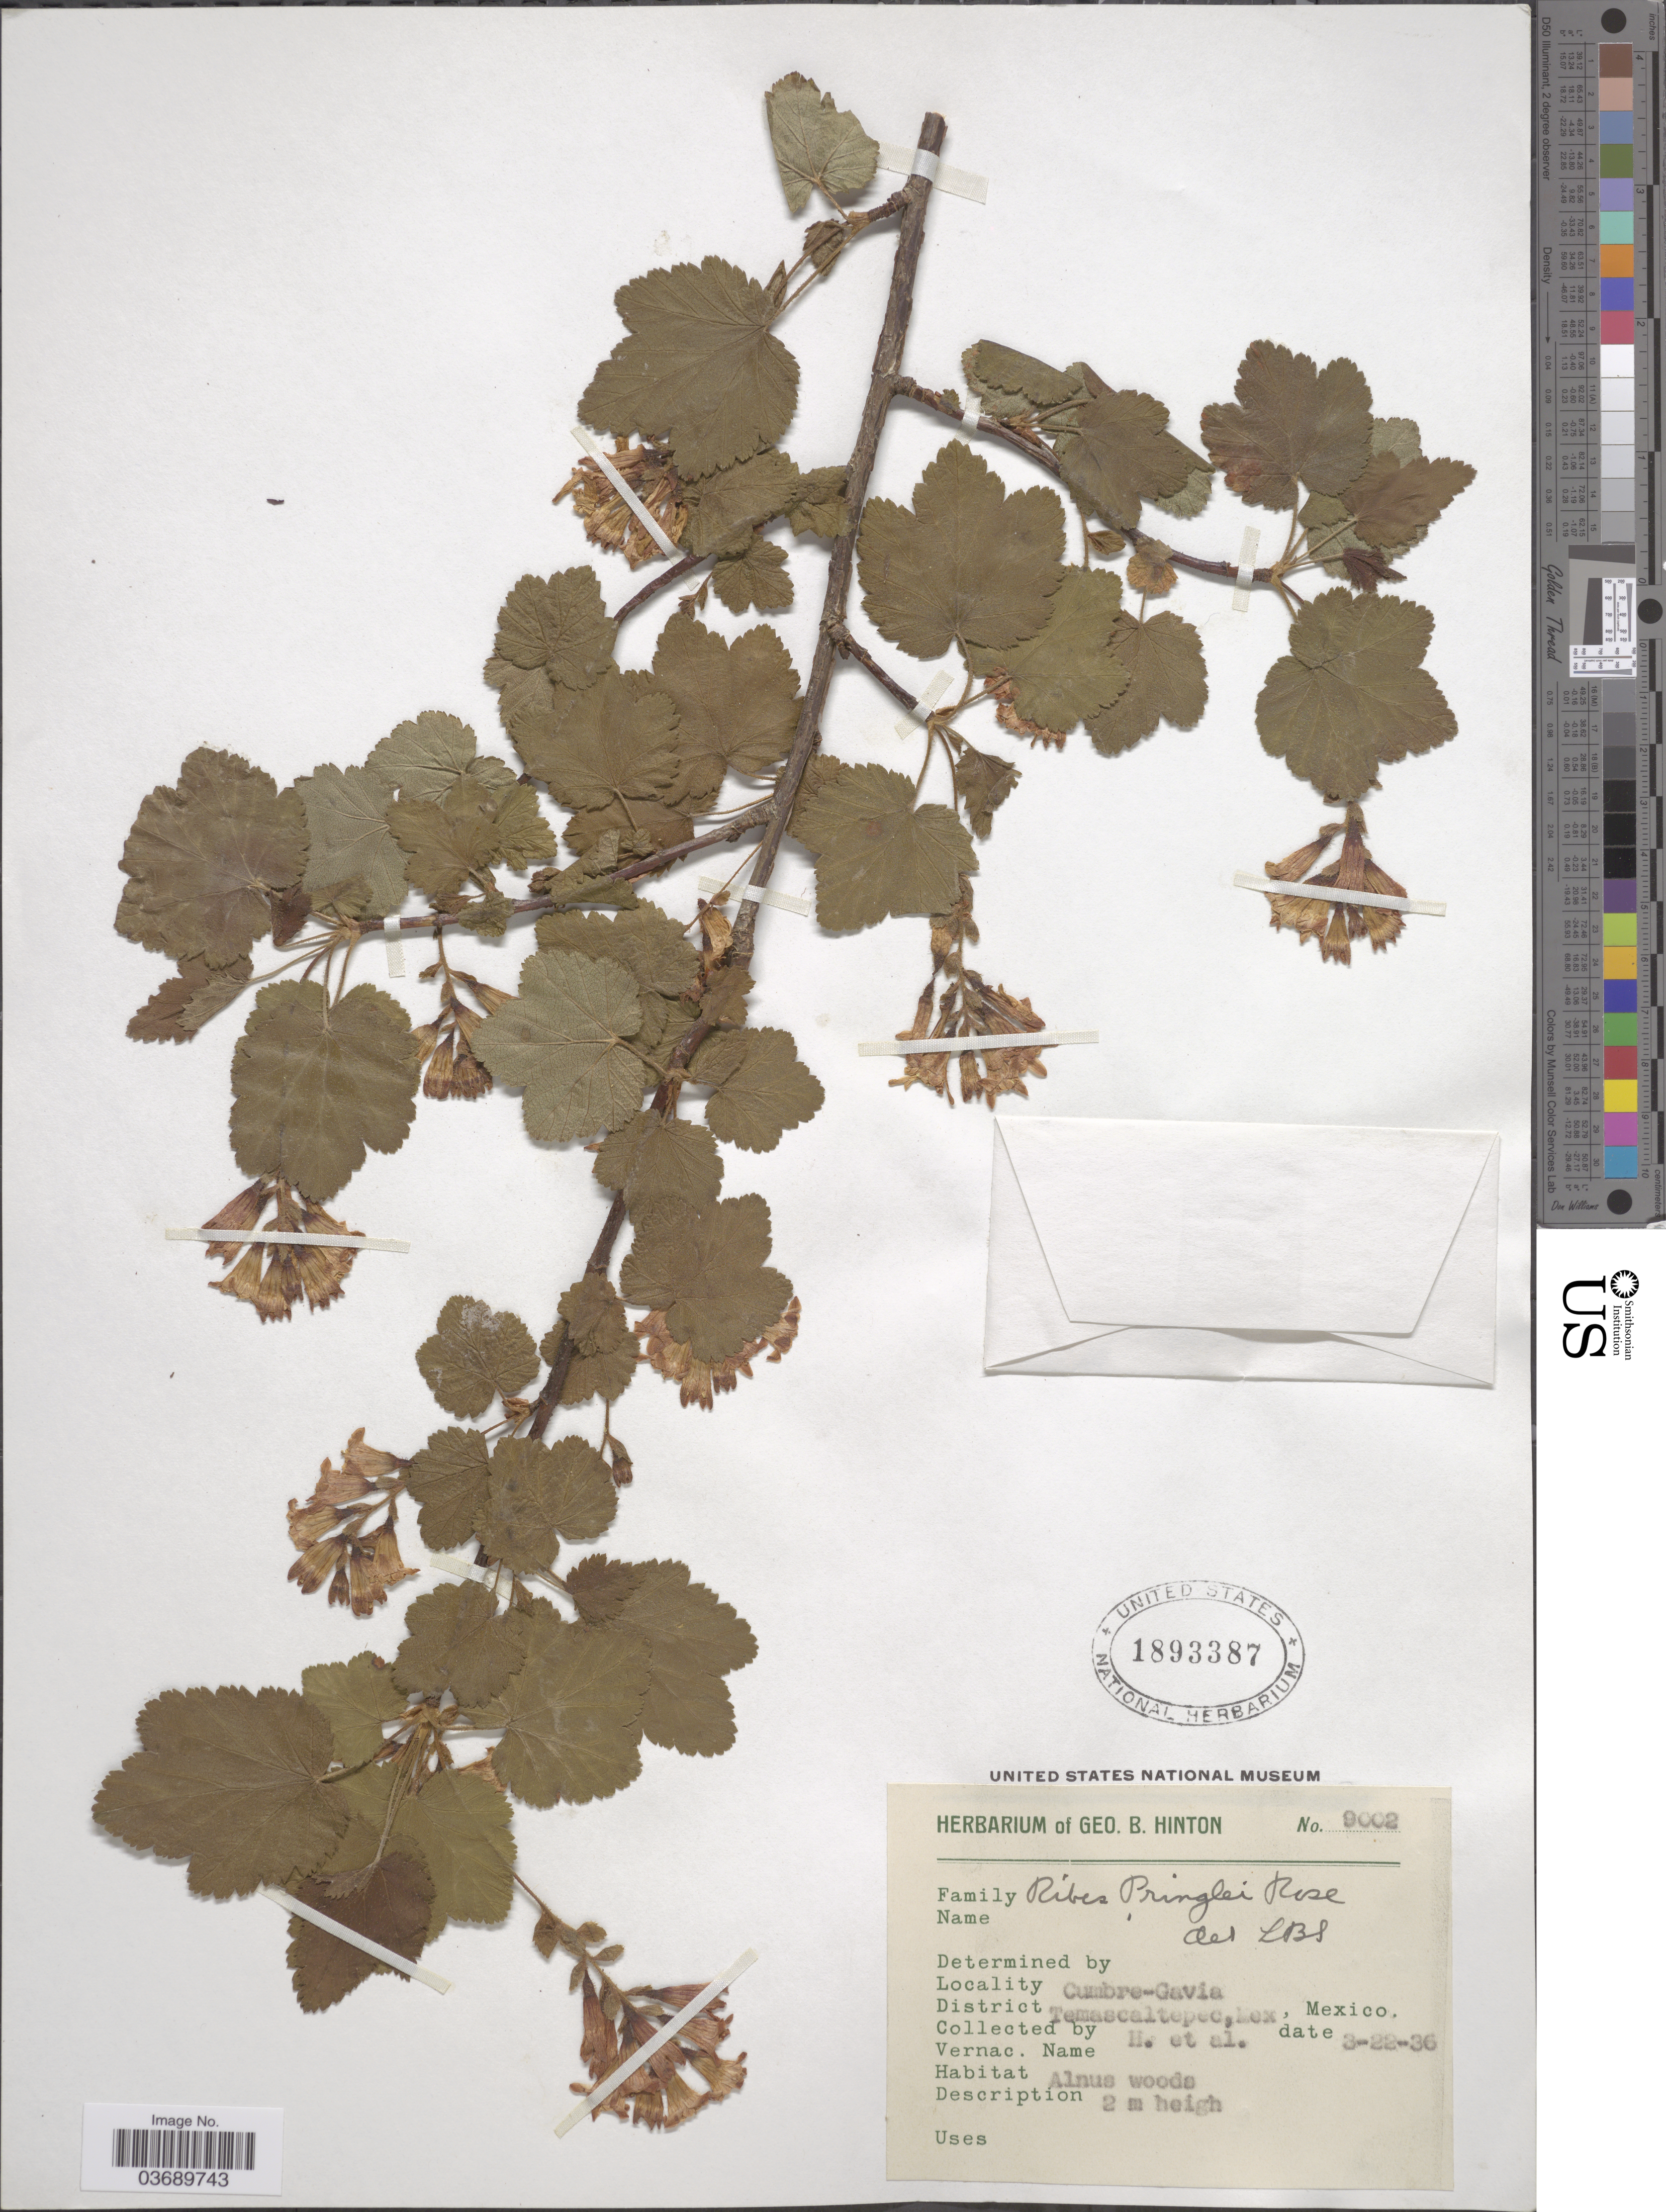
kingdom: Plantae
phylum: Tracheophyta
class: Magnoliopsida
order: Saxifragales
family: Grossulariaceae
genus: Ribes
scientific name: Ribes pringlei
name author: Rose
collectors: G. B. Hinton & et al.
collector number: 9002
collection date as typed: Transcribed d/m/y: 22/3/36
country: Mexico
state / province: México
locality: Cumbre-Gavia. District Temascaltepec.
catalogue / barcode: US 1893387